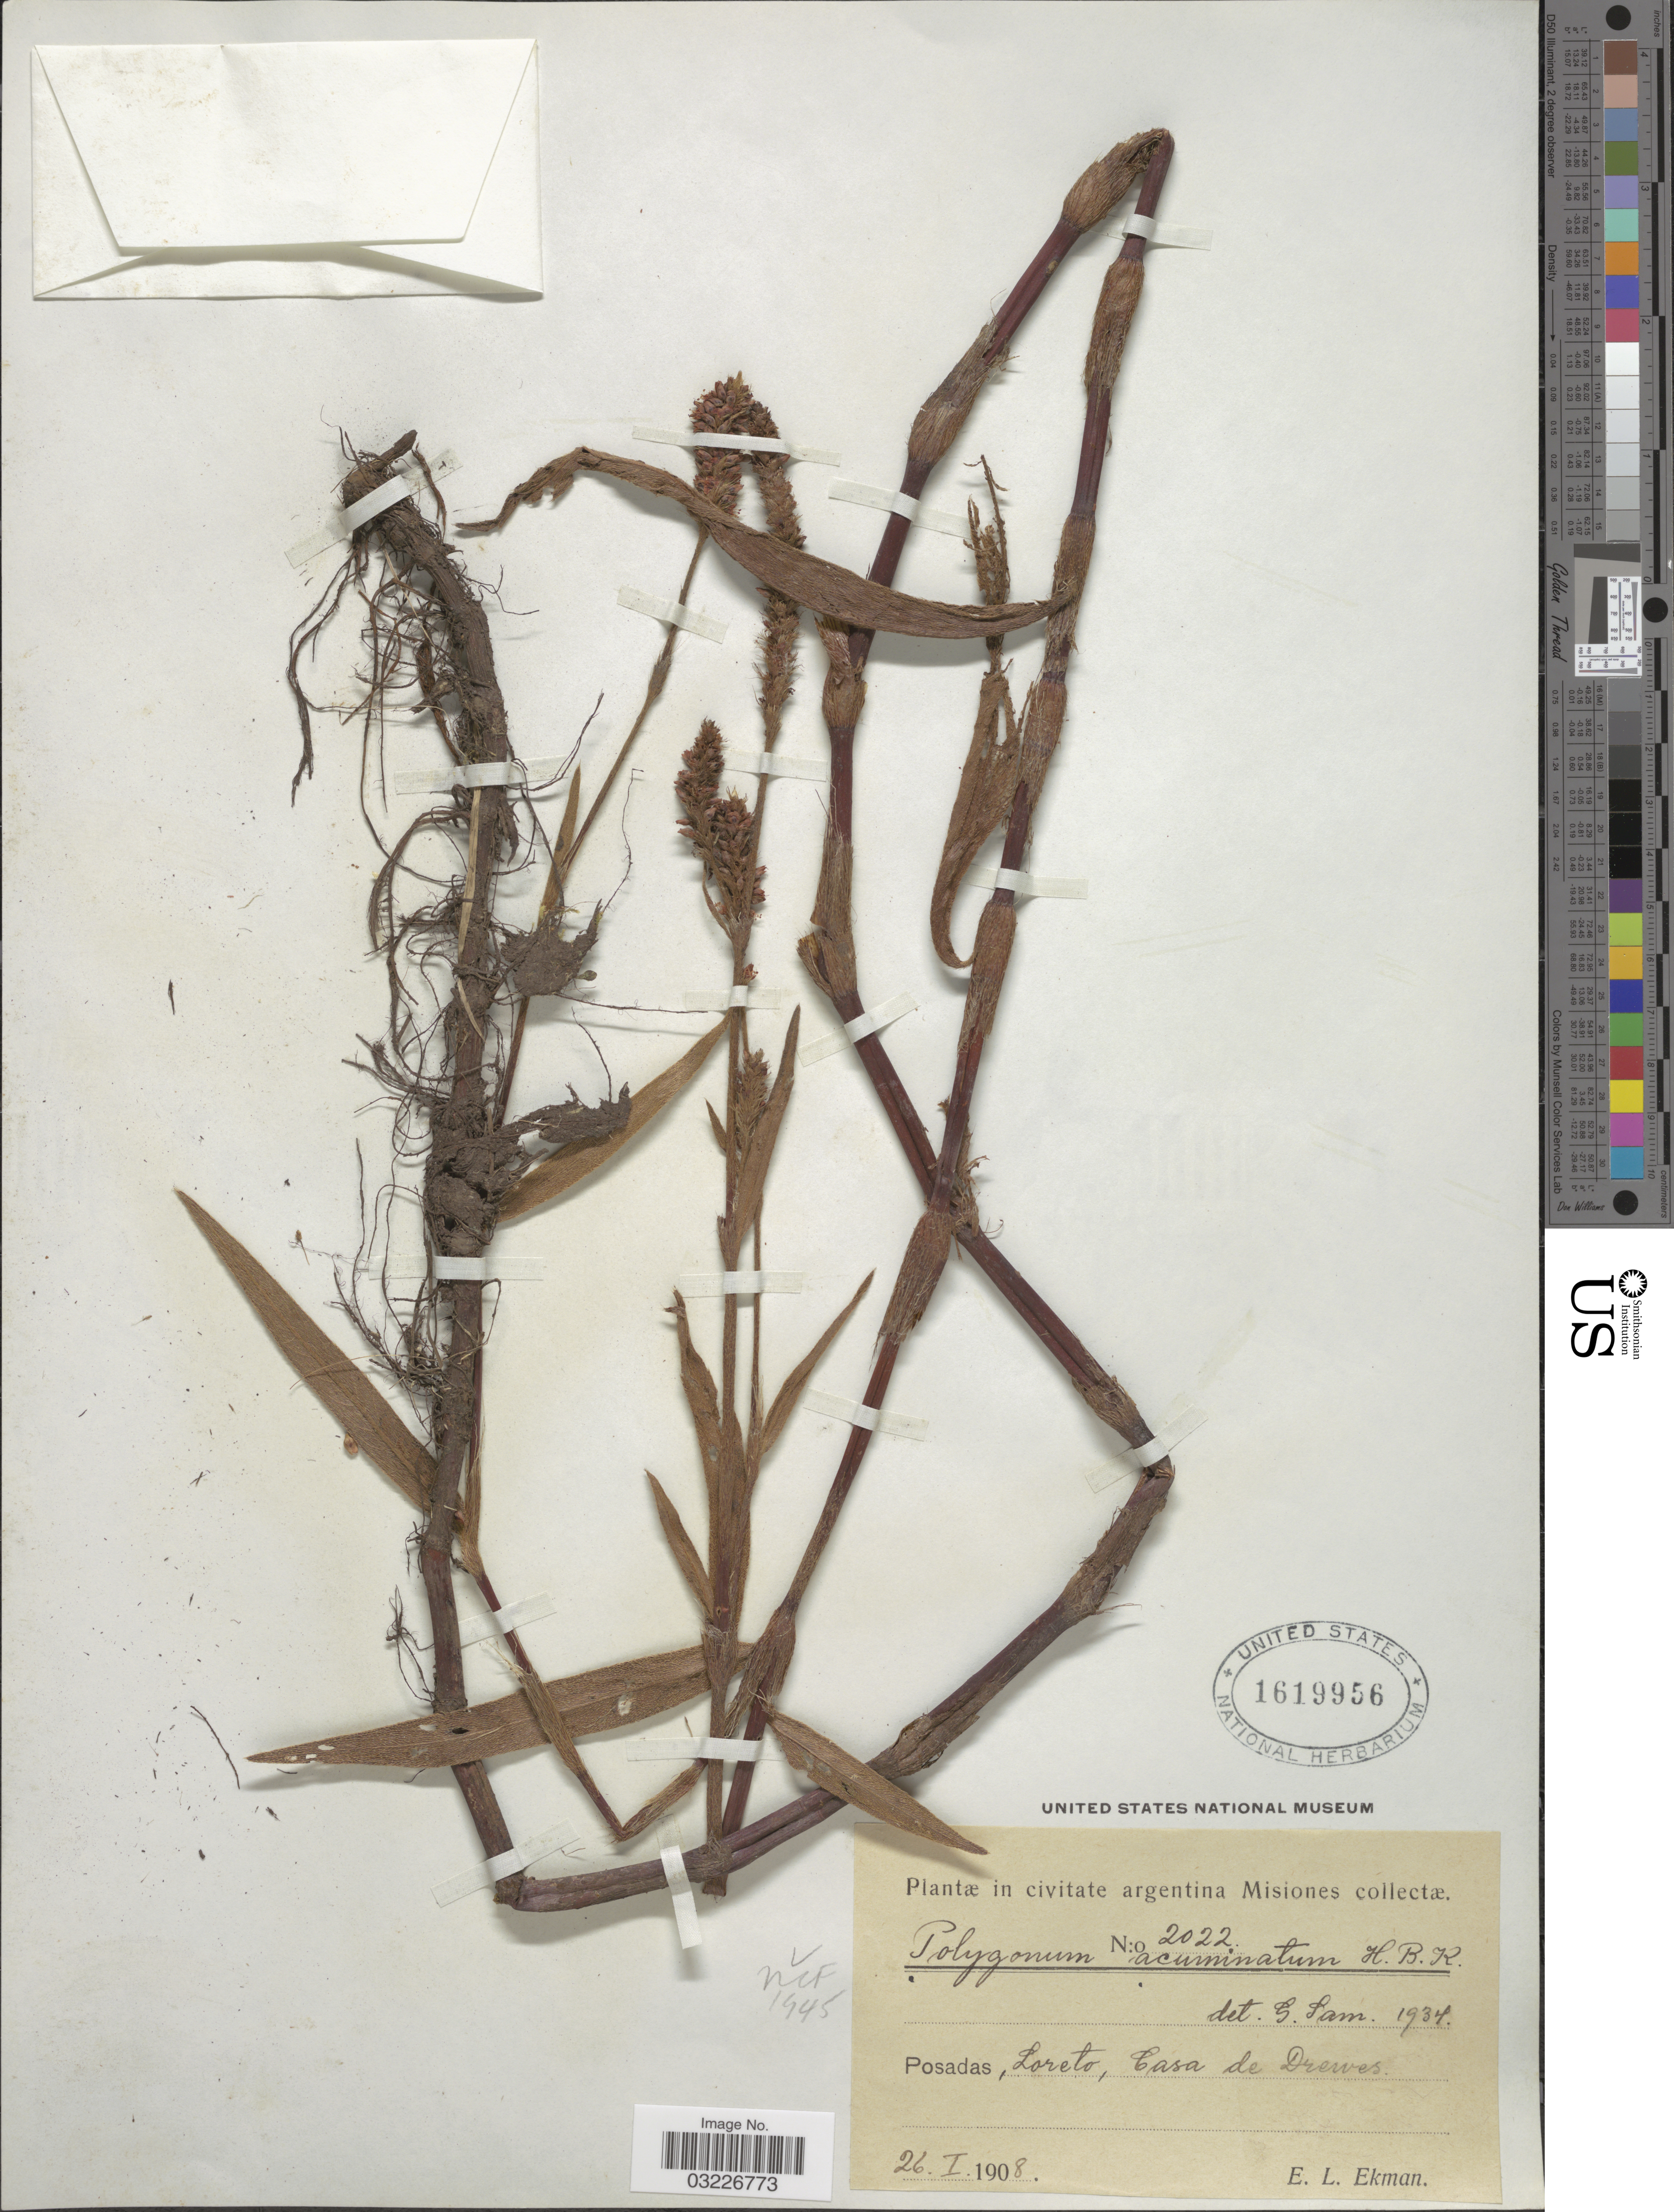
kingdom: Plantae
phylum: Tracheophyta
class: Magnoliopsida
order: Caryophyllales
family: Polygonaceae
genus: Polygonum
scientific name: Polygonum acuminatum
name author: Kunth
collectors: E. L. Ekman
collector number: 2022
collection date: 1908-01-26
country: Argentina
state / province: Misiones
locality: Posadas, Loreto, Casa de Drewes.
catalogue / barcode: US 1619956